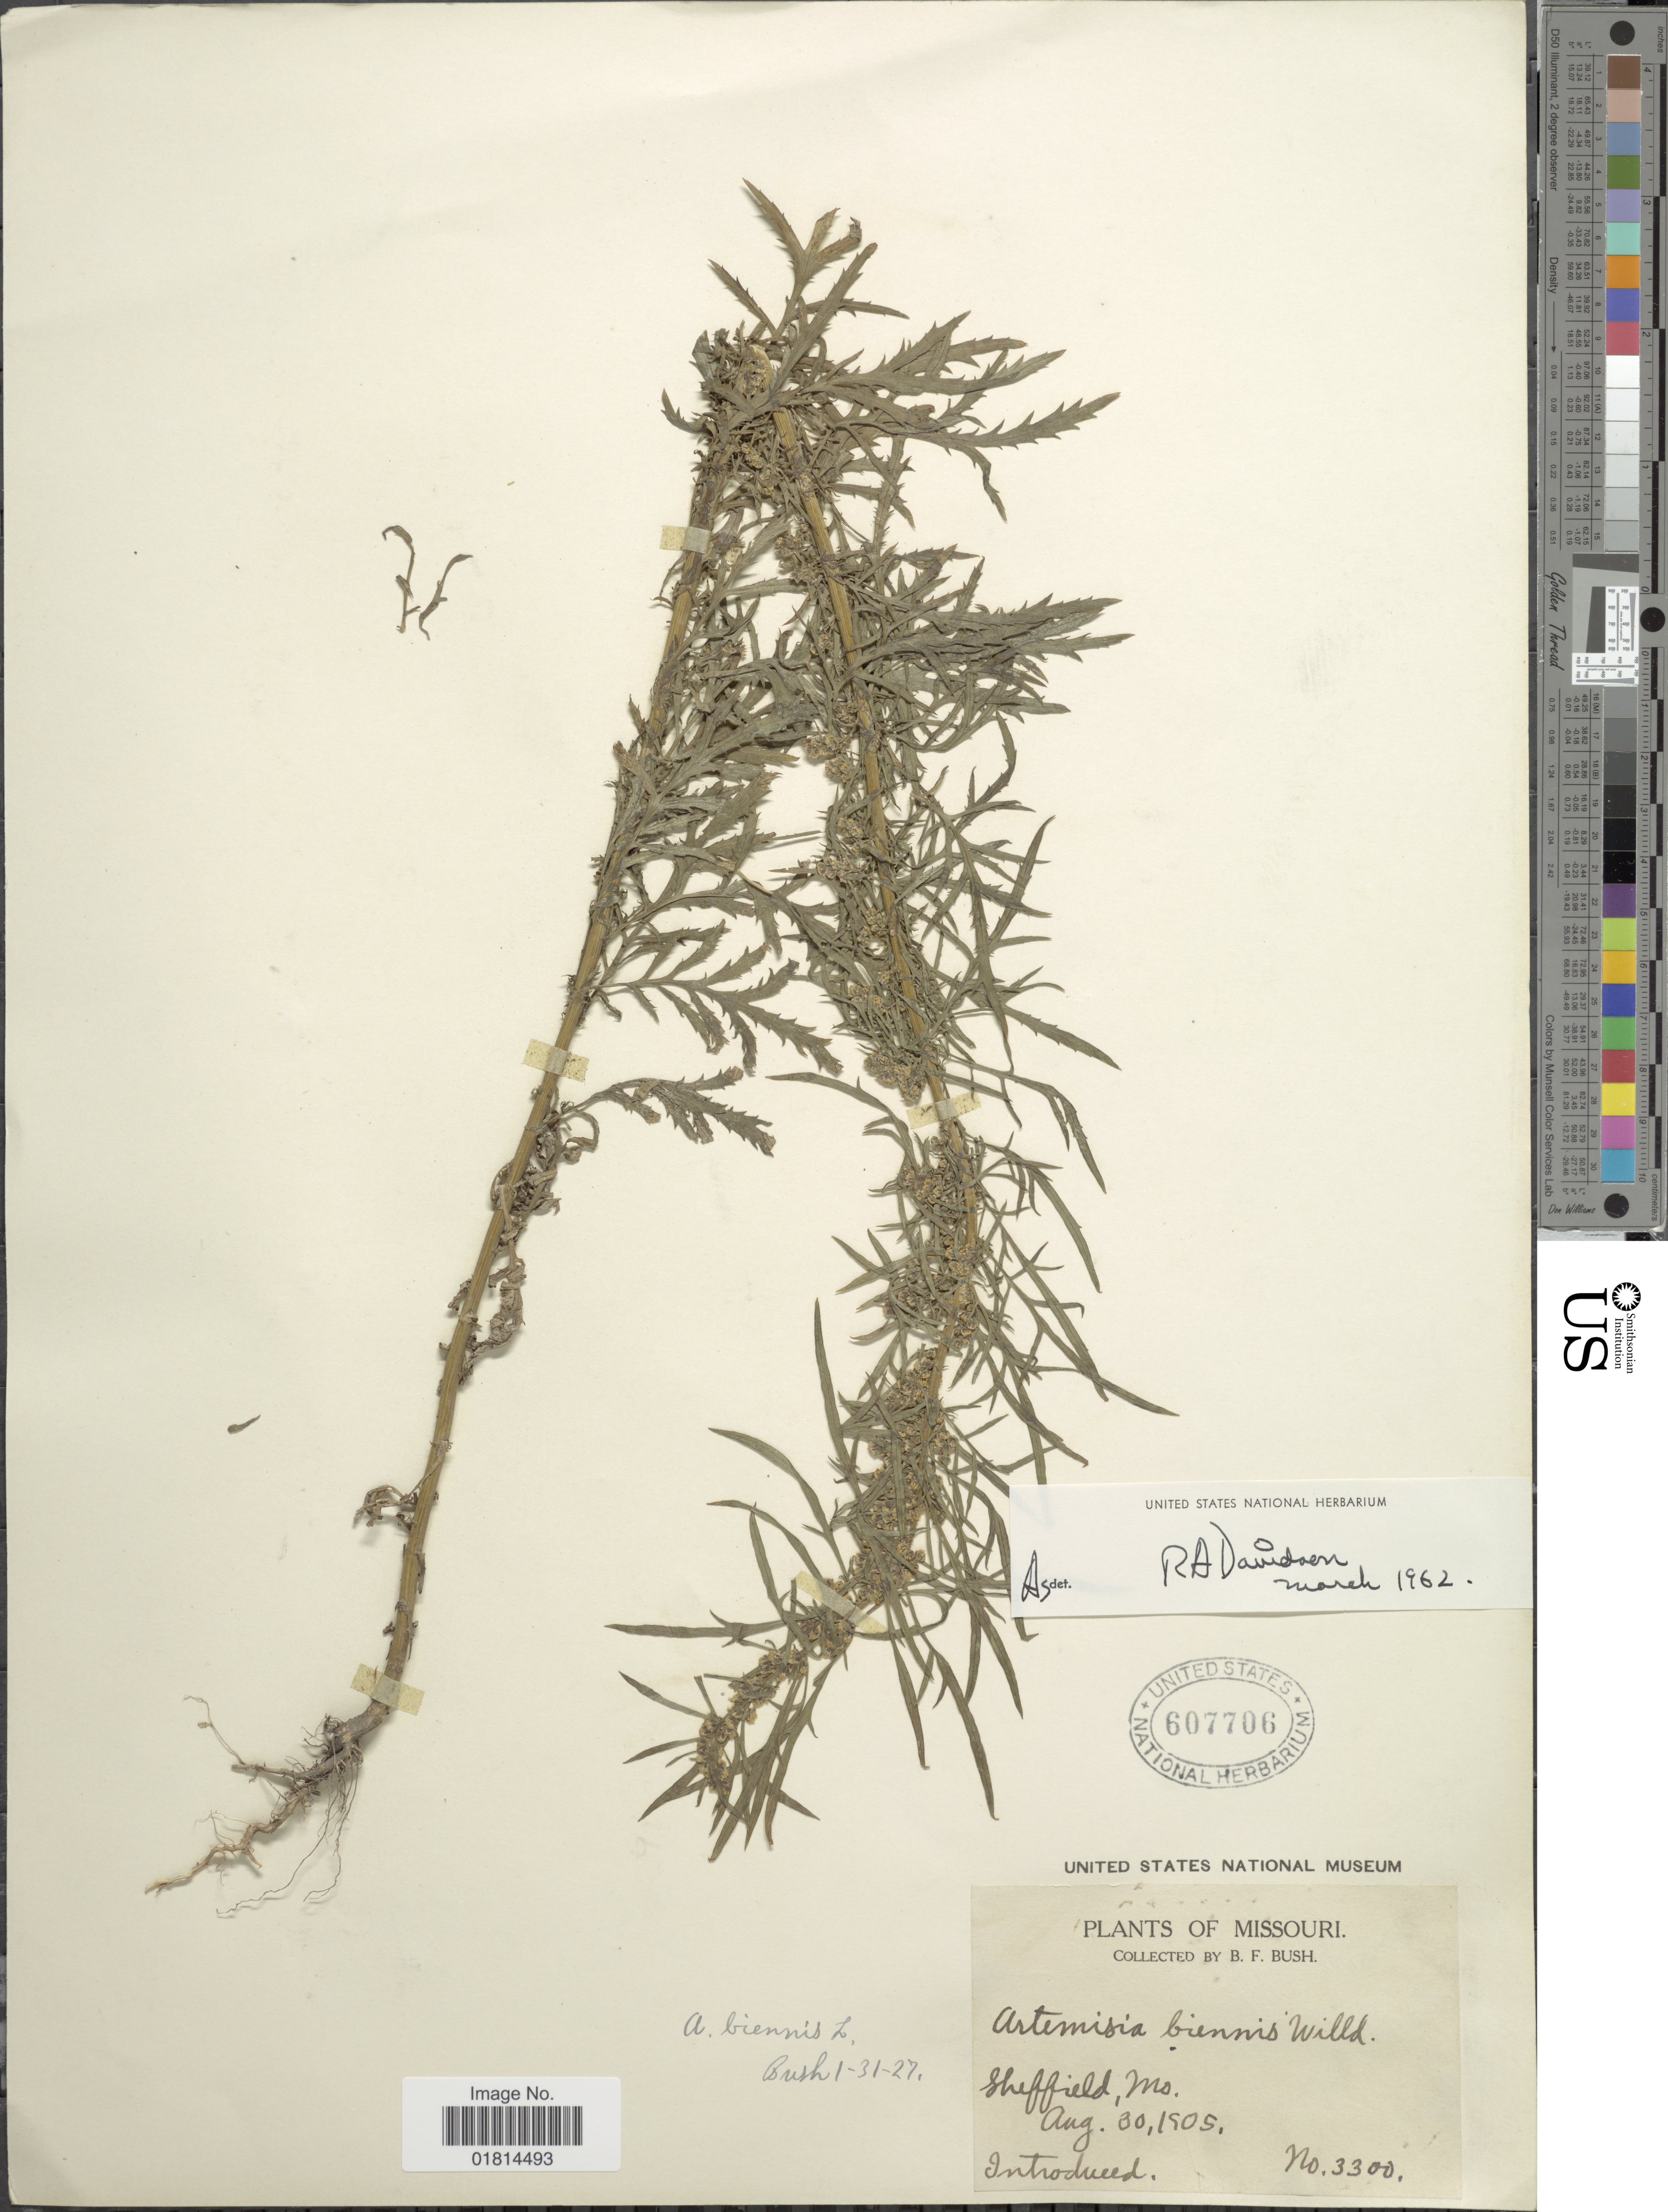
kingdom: Plantae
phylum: Tracheophyta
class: Magnoliopsida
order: Asterales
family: Asteraceae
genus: Artemisia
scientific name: Artemisia biennis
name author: Willd.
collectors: B. F. Bush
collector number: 3300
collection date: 1905-08-30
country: United States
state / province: Missouri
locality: Sheffield, Mo.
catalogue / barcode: US 607706